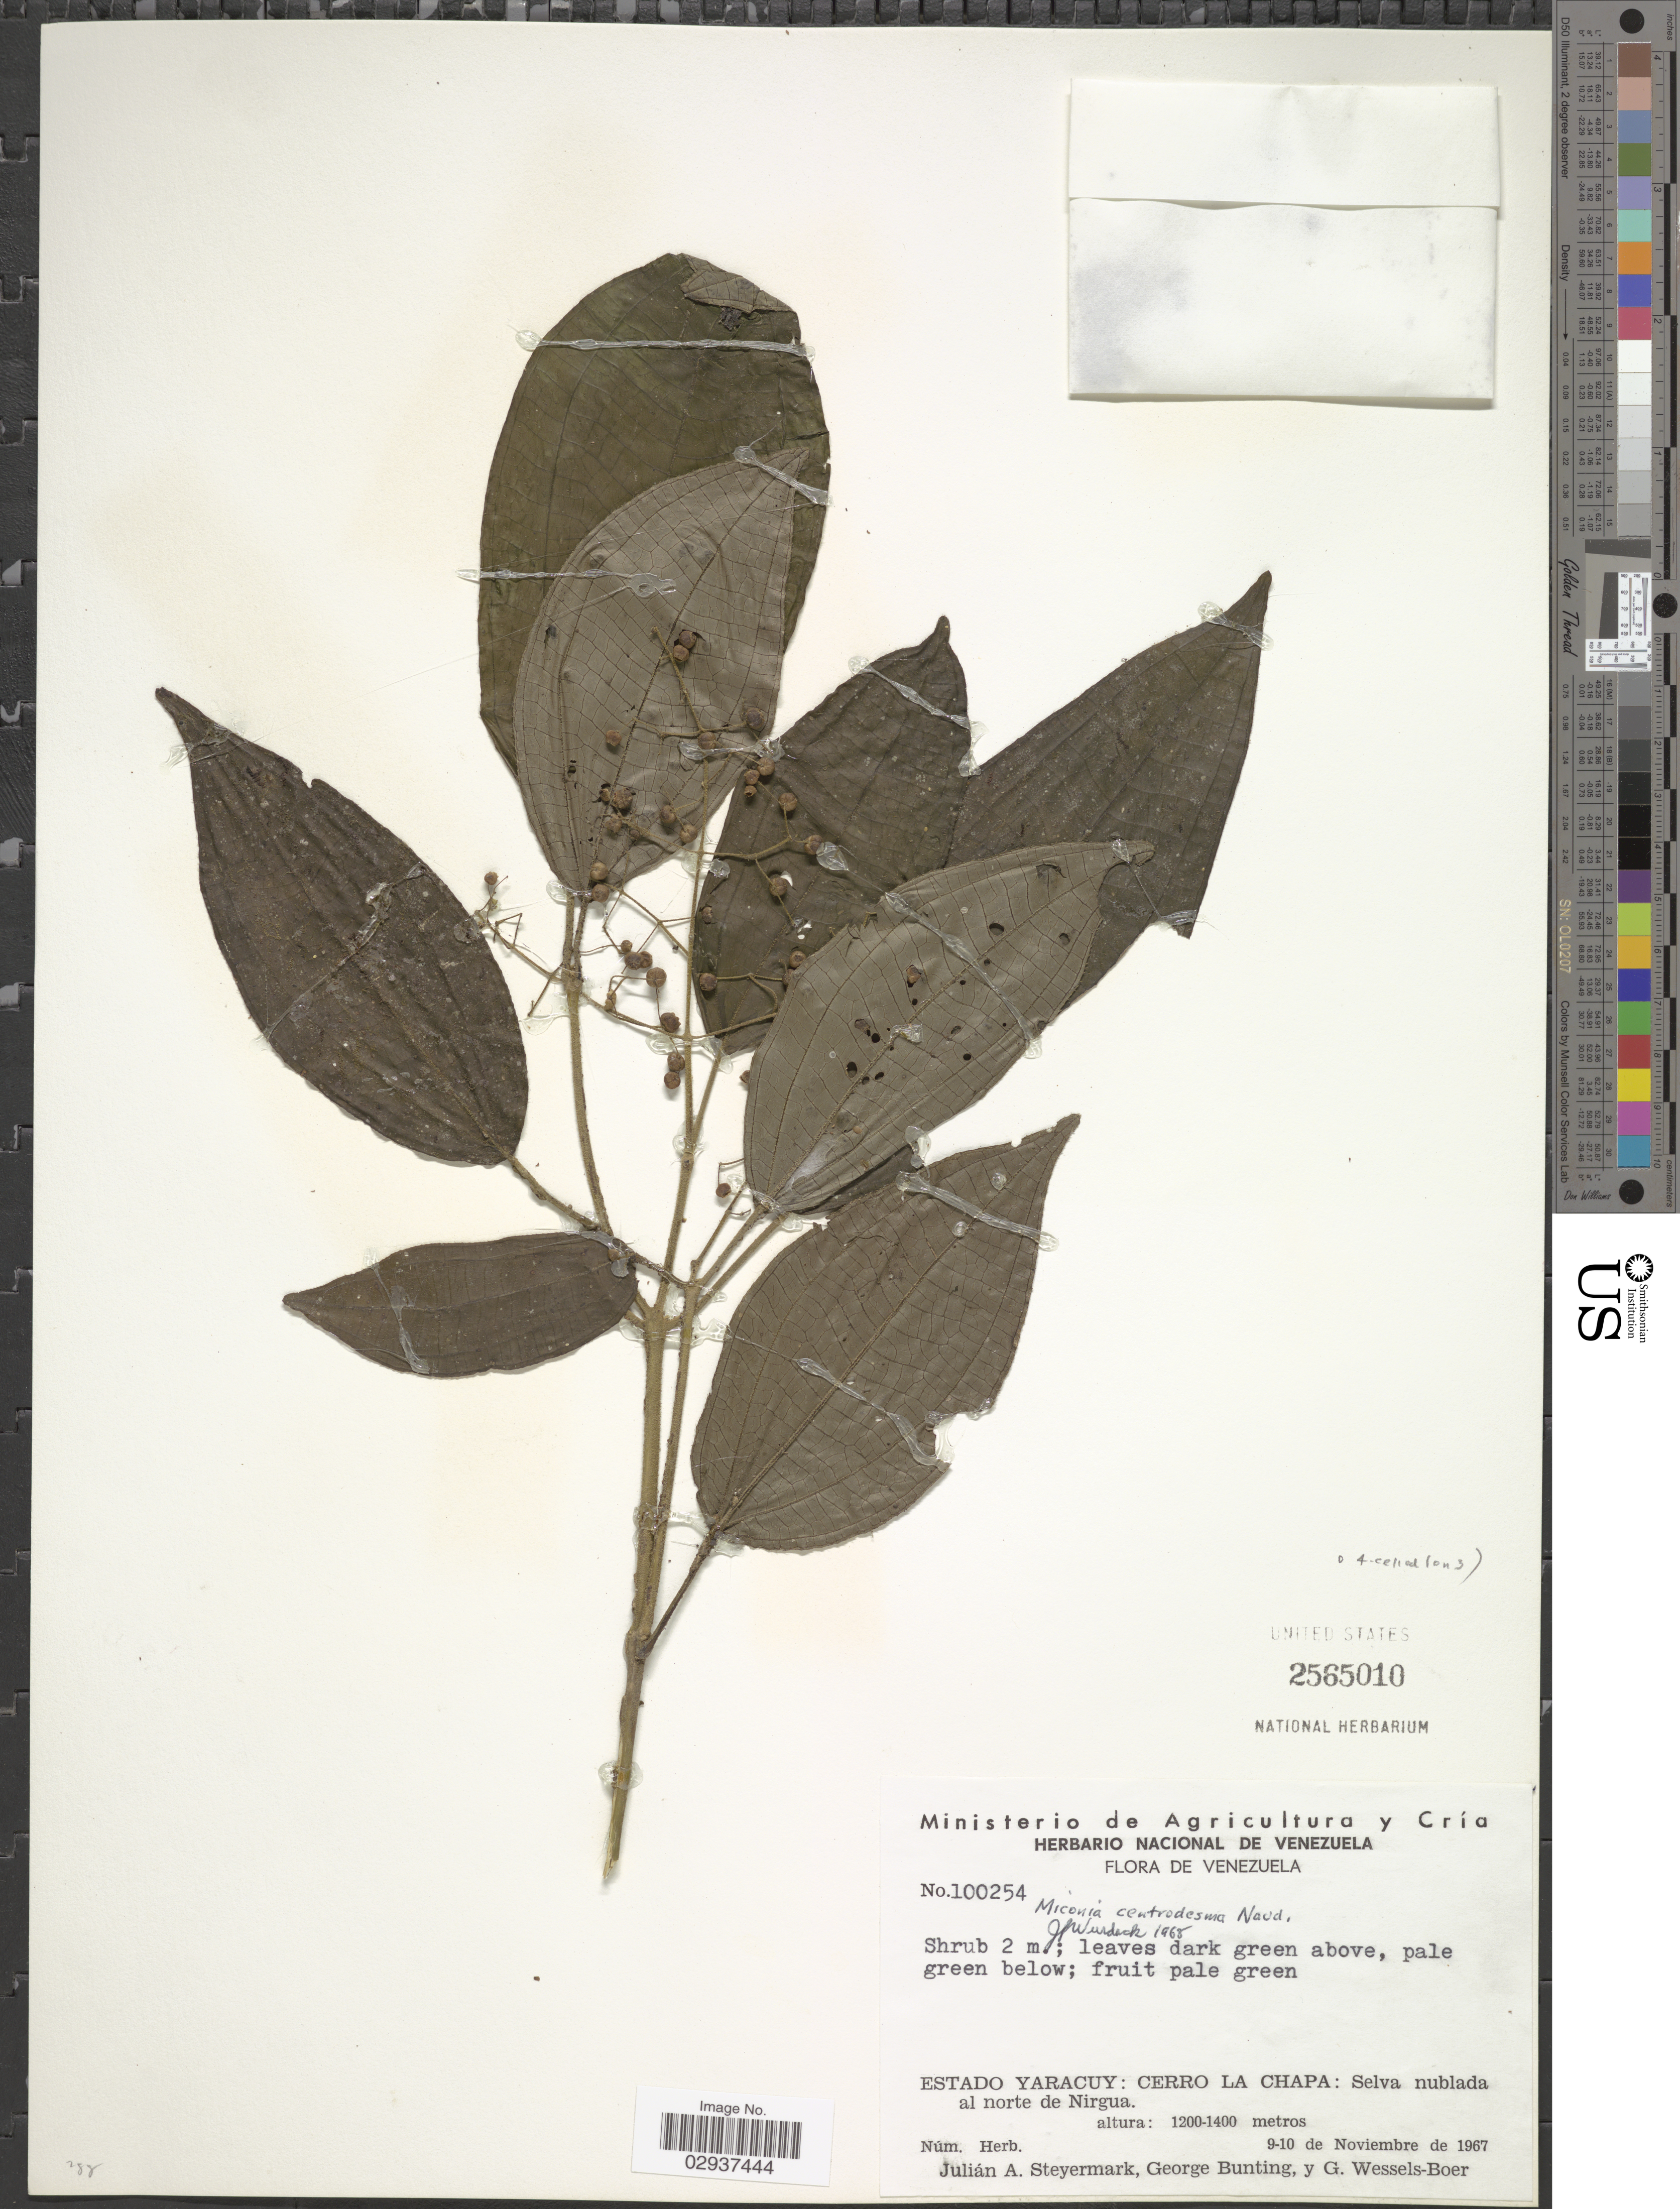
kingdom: Plantae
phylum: Tracheophyta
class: Magnoliopsida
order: Myrtales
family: Melastomataceae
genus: Miconia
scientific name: Miconia centrodesma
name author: Naudin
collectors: J. Steyermark, G. S. Bunting & G. Wessels Boer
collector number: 100254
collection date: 1967-11-09/1967-11-10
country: Venezuela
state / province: Yaracuy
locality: Cerro La Chapa: Selva nublada al norte de Nirgua.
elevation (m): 1200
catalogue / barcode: US 2565010